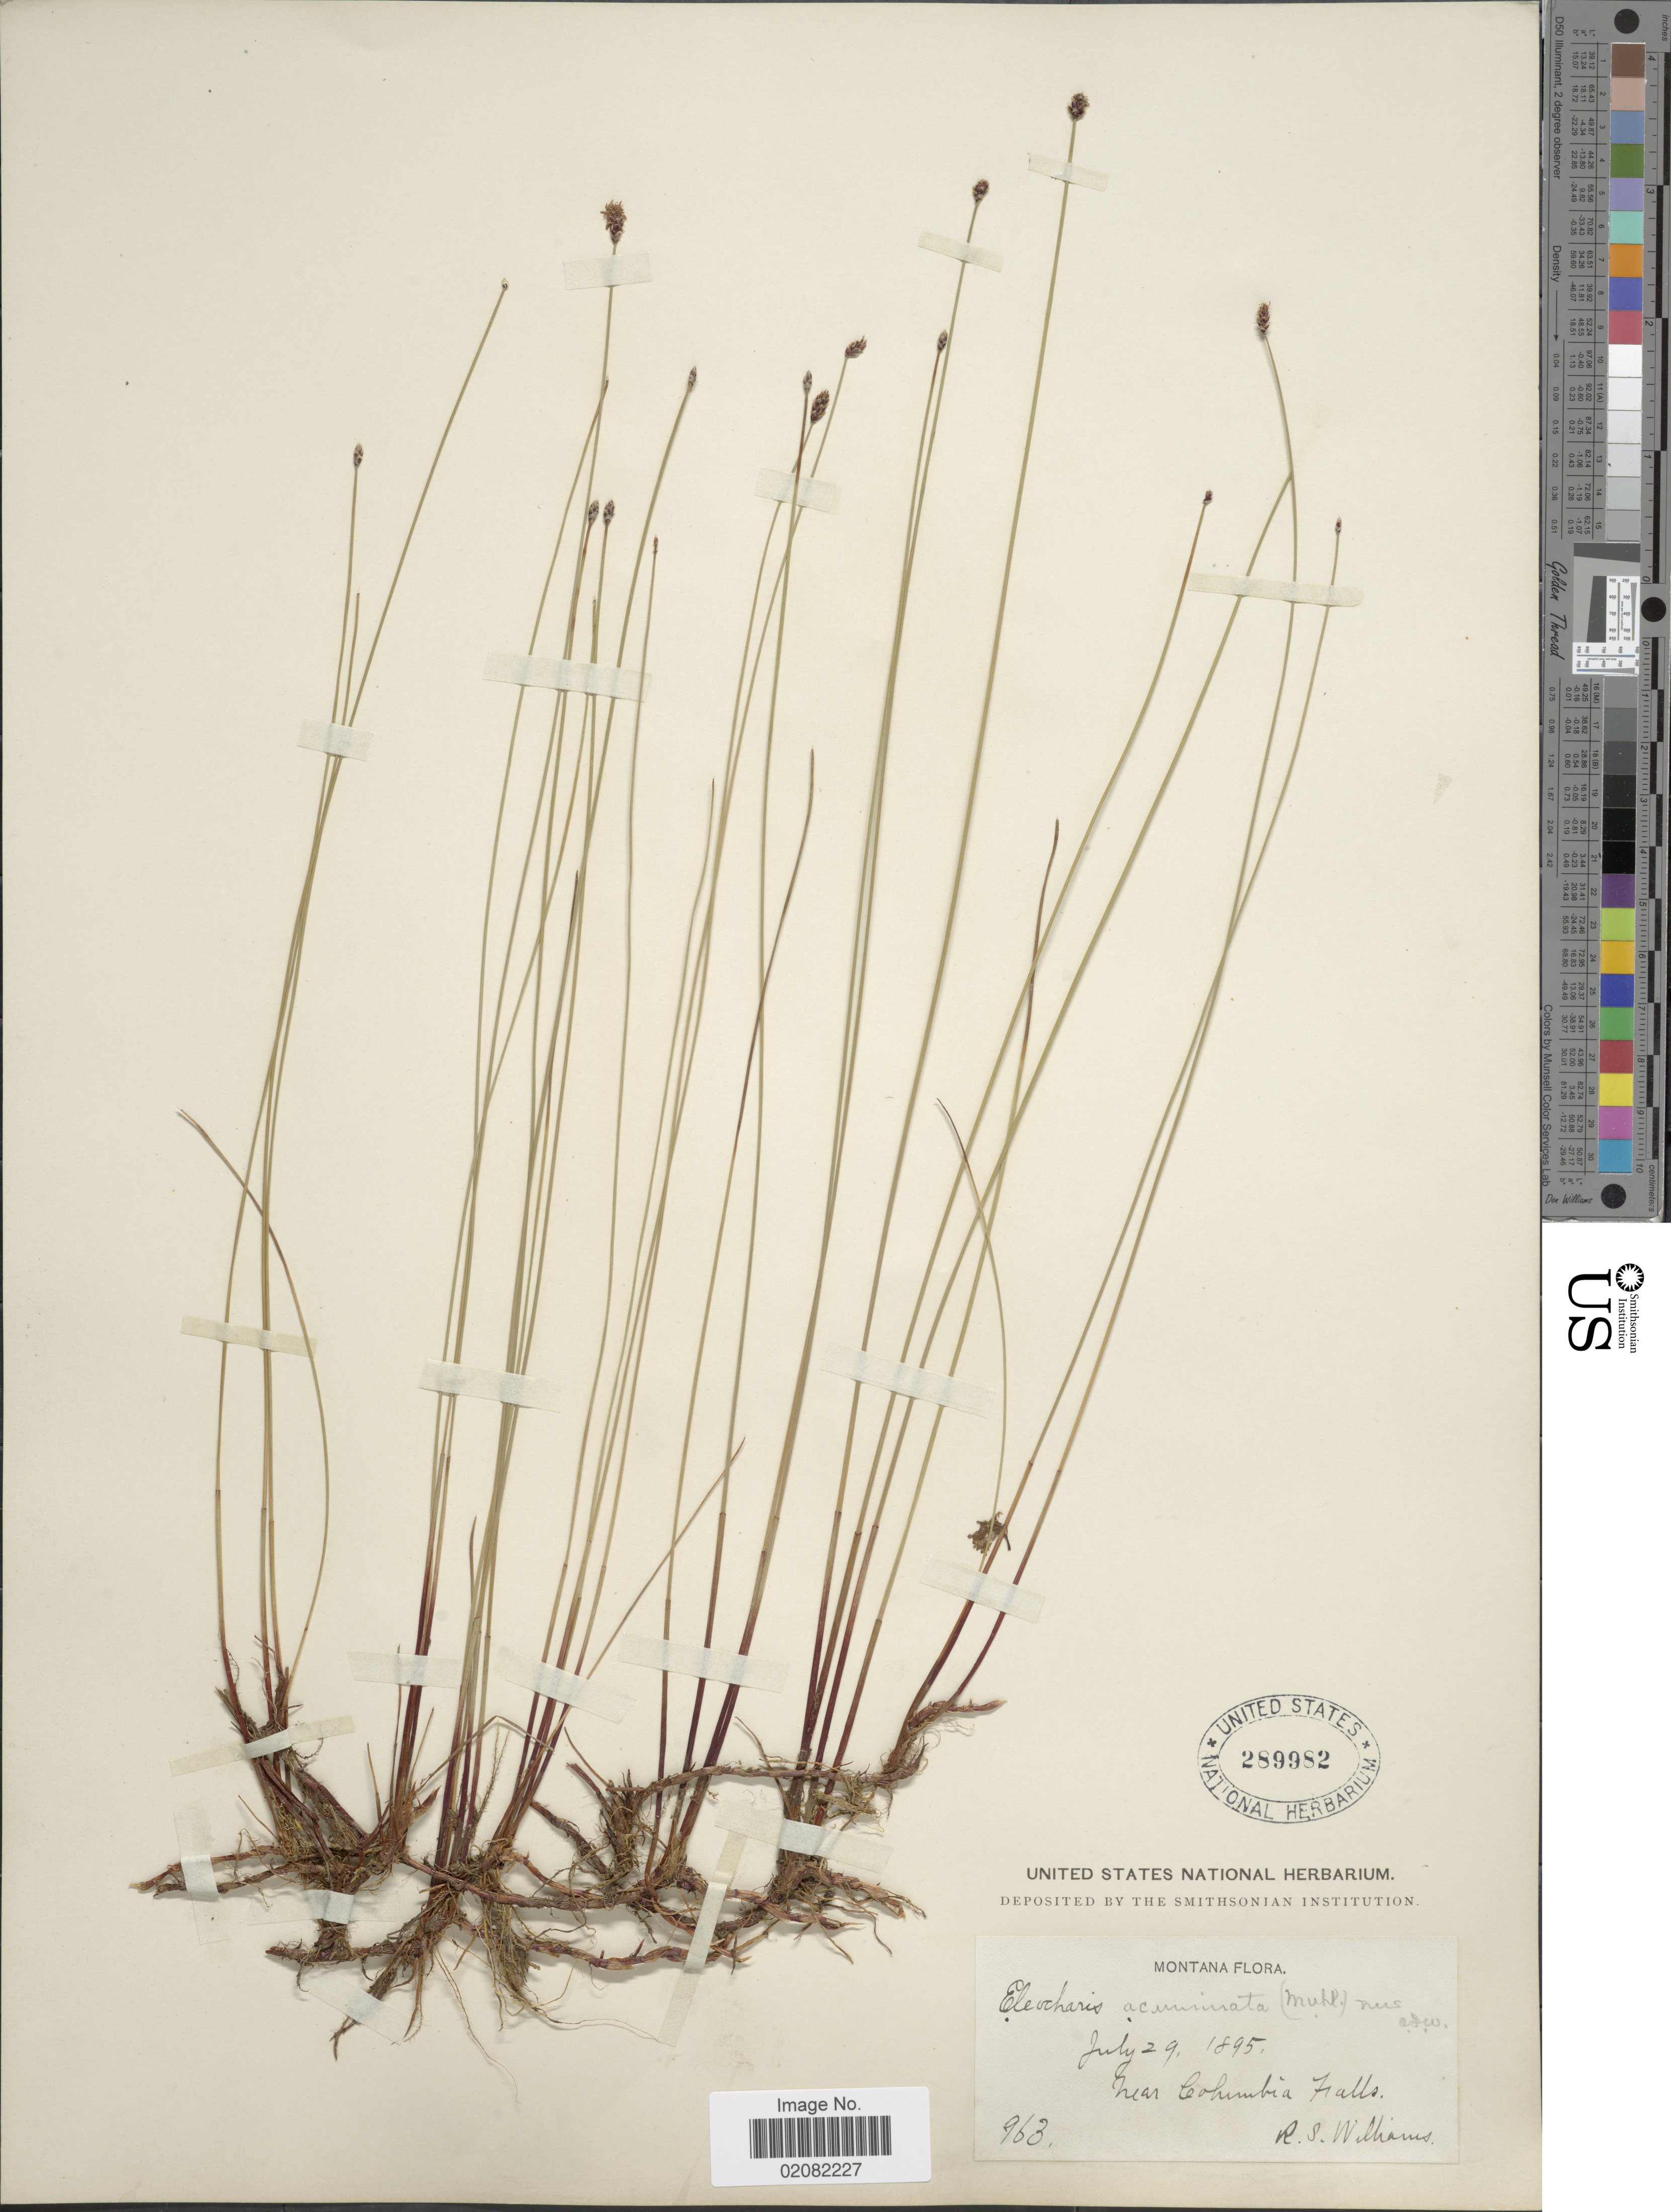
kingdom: Plantae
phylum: Tracheophyta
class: Liliopsida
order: Poales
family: Cyperaceae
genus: Eleocharis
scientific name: Eleocharis compressa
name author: Sull.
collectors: R. S. Williams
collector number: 963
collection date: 1895-07-29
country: United States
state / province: Montana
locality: Near Columbia Falls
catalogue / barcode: US 289982